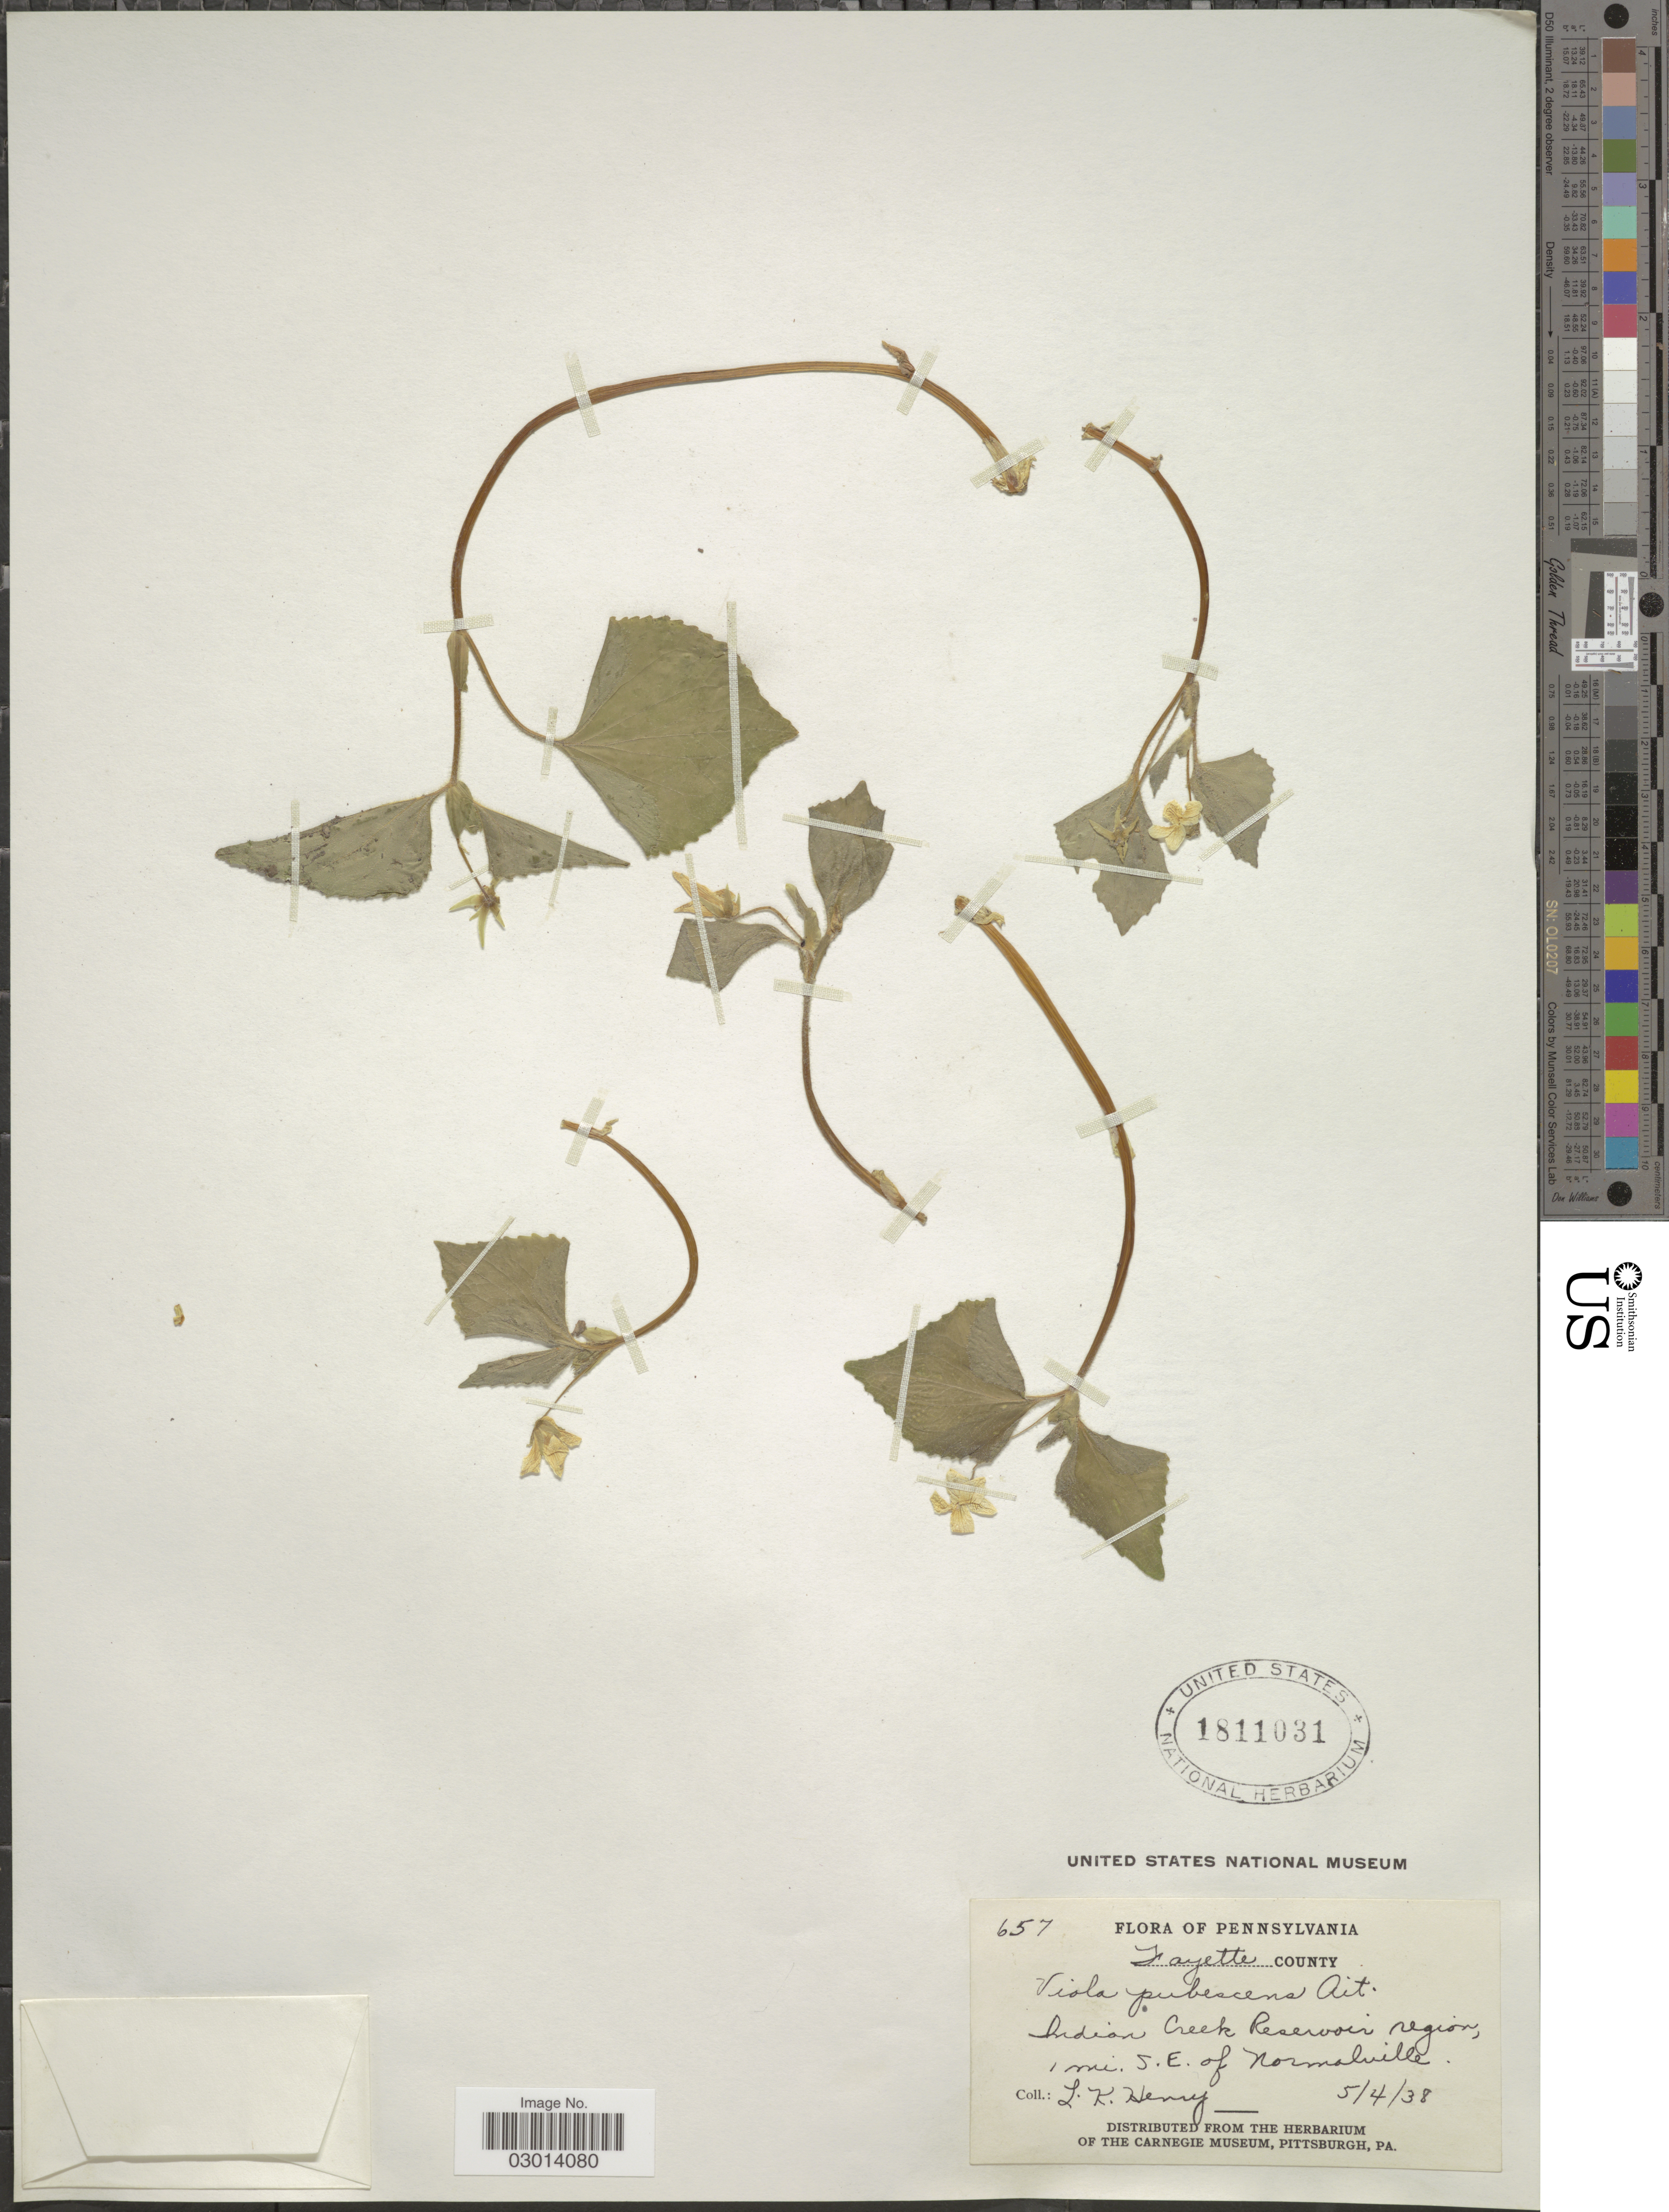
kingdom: Plantae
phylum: Tracheophyta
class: Magnoliopsida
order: Malpighiales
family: Violaceae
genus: Viola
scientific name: Viola pubescens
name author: Aiton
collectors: L. K. Henry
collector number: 657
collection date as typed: Transcribed d/m/y: 4/5/38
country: United States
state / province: Pennsylvania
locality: Fayette County. Indian Creek Reservoir region, 1 mi. S.E. of Normalville.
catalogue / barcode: US 1811031